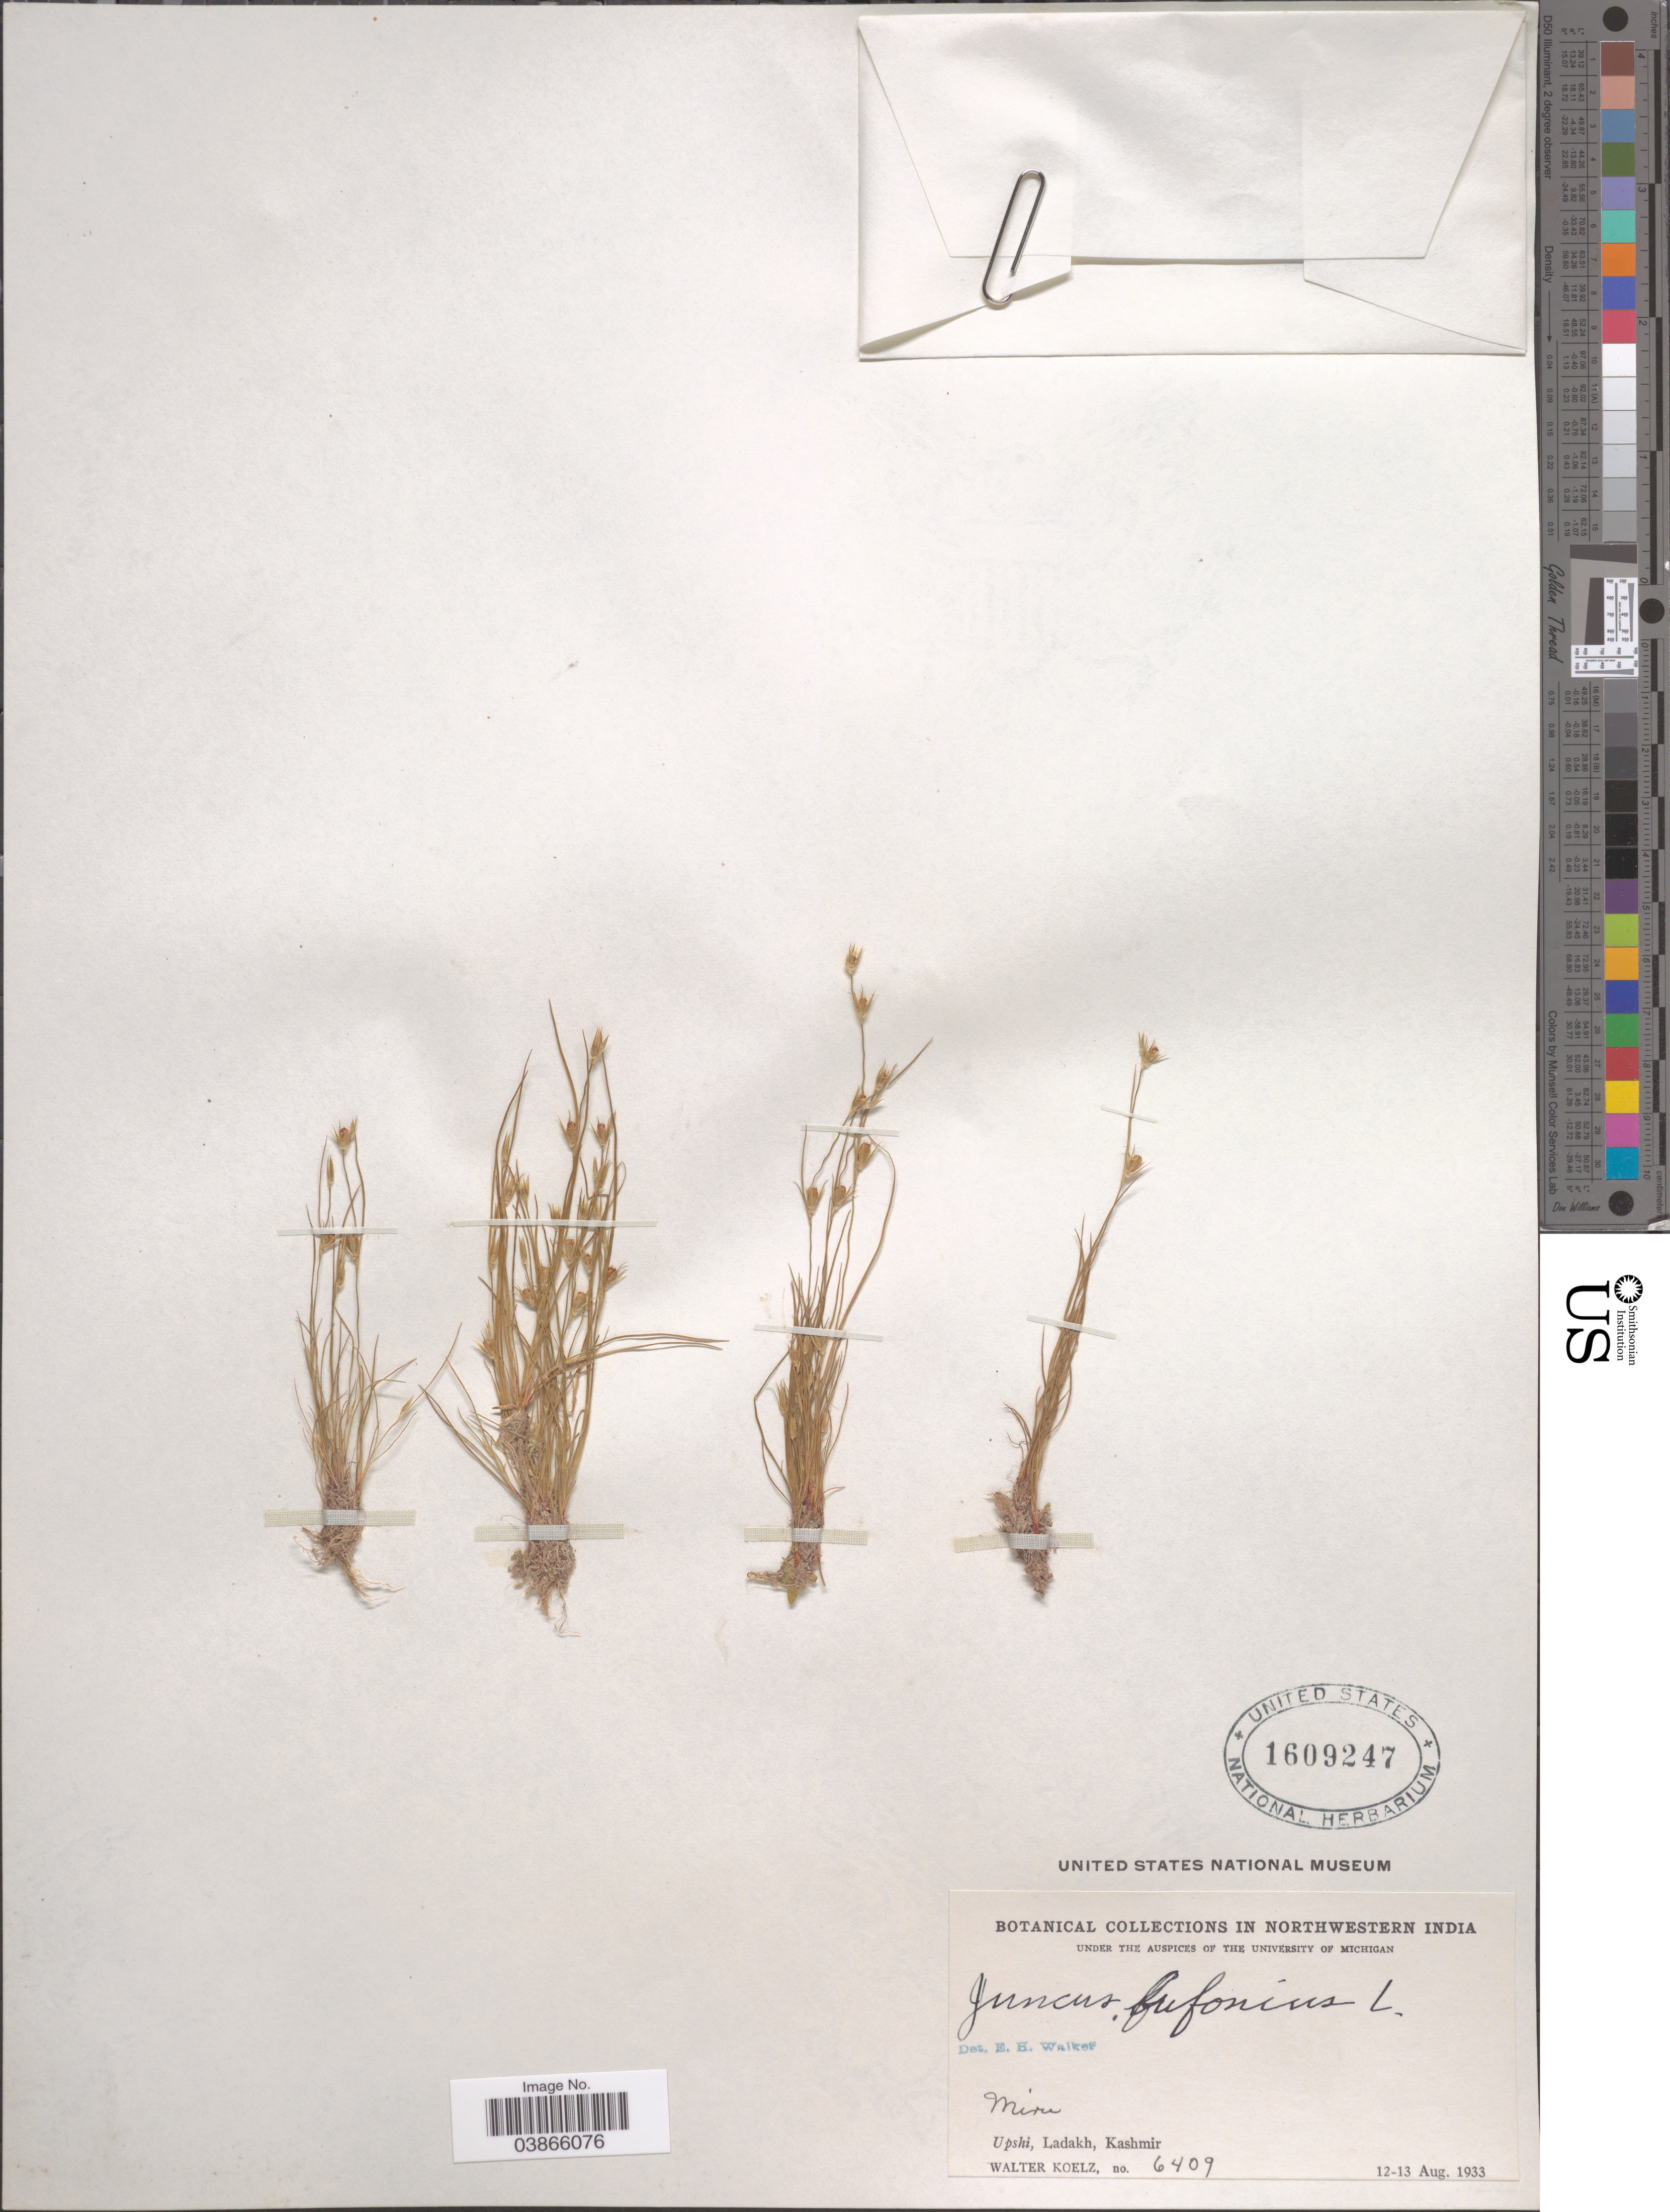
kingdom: Plantae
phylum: Tracheophyta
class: Liliopsida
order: Poales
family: Juncaceae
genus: Juncus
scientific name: Juncus bufonius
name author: L.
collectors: W. N. Koelz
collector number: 6409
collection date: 1933-08-12/1933-08-13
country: India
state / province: Jammu and Kashmir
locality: Northwestern India. Upshi, Ladakh, Kashmir.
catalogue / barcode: US 1609247